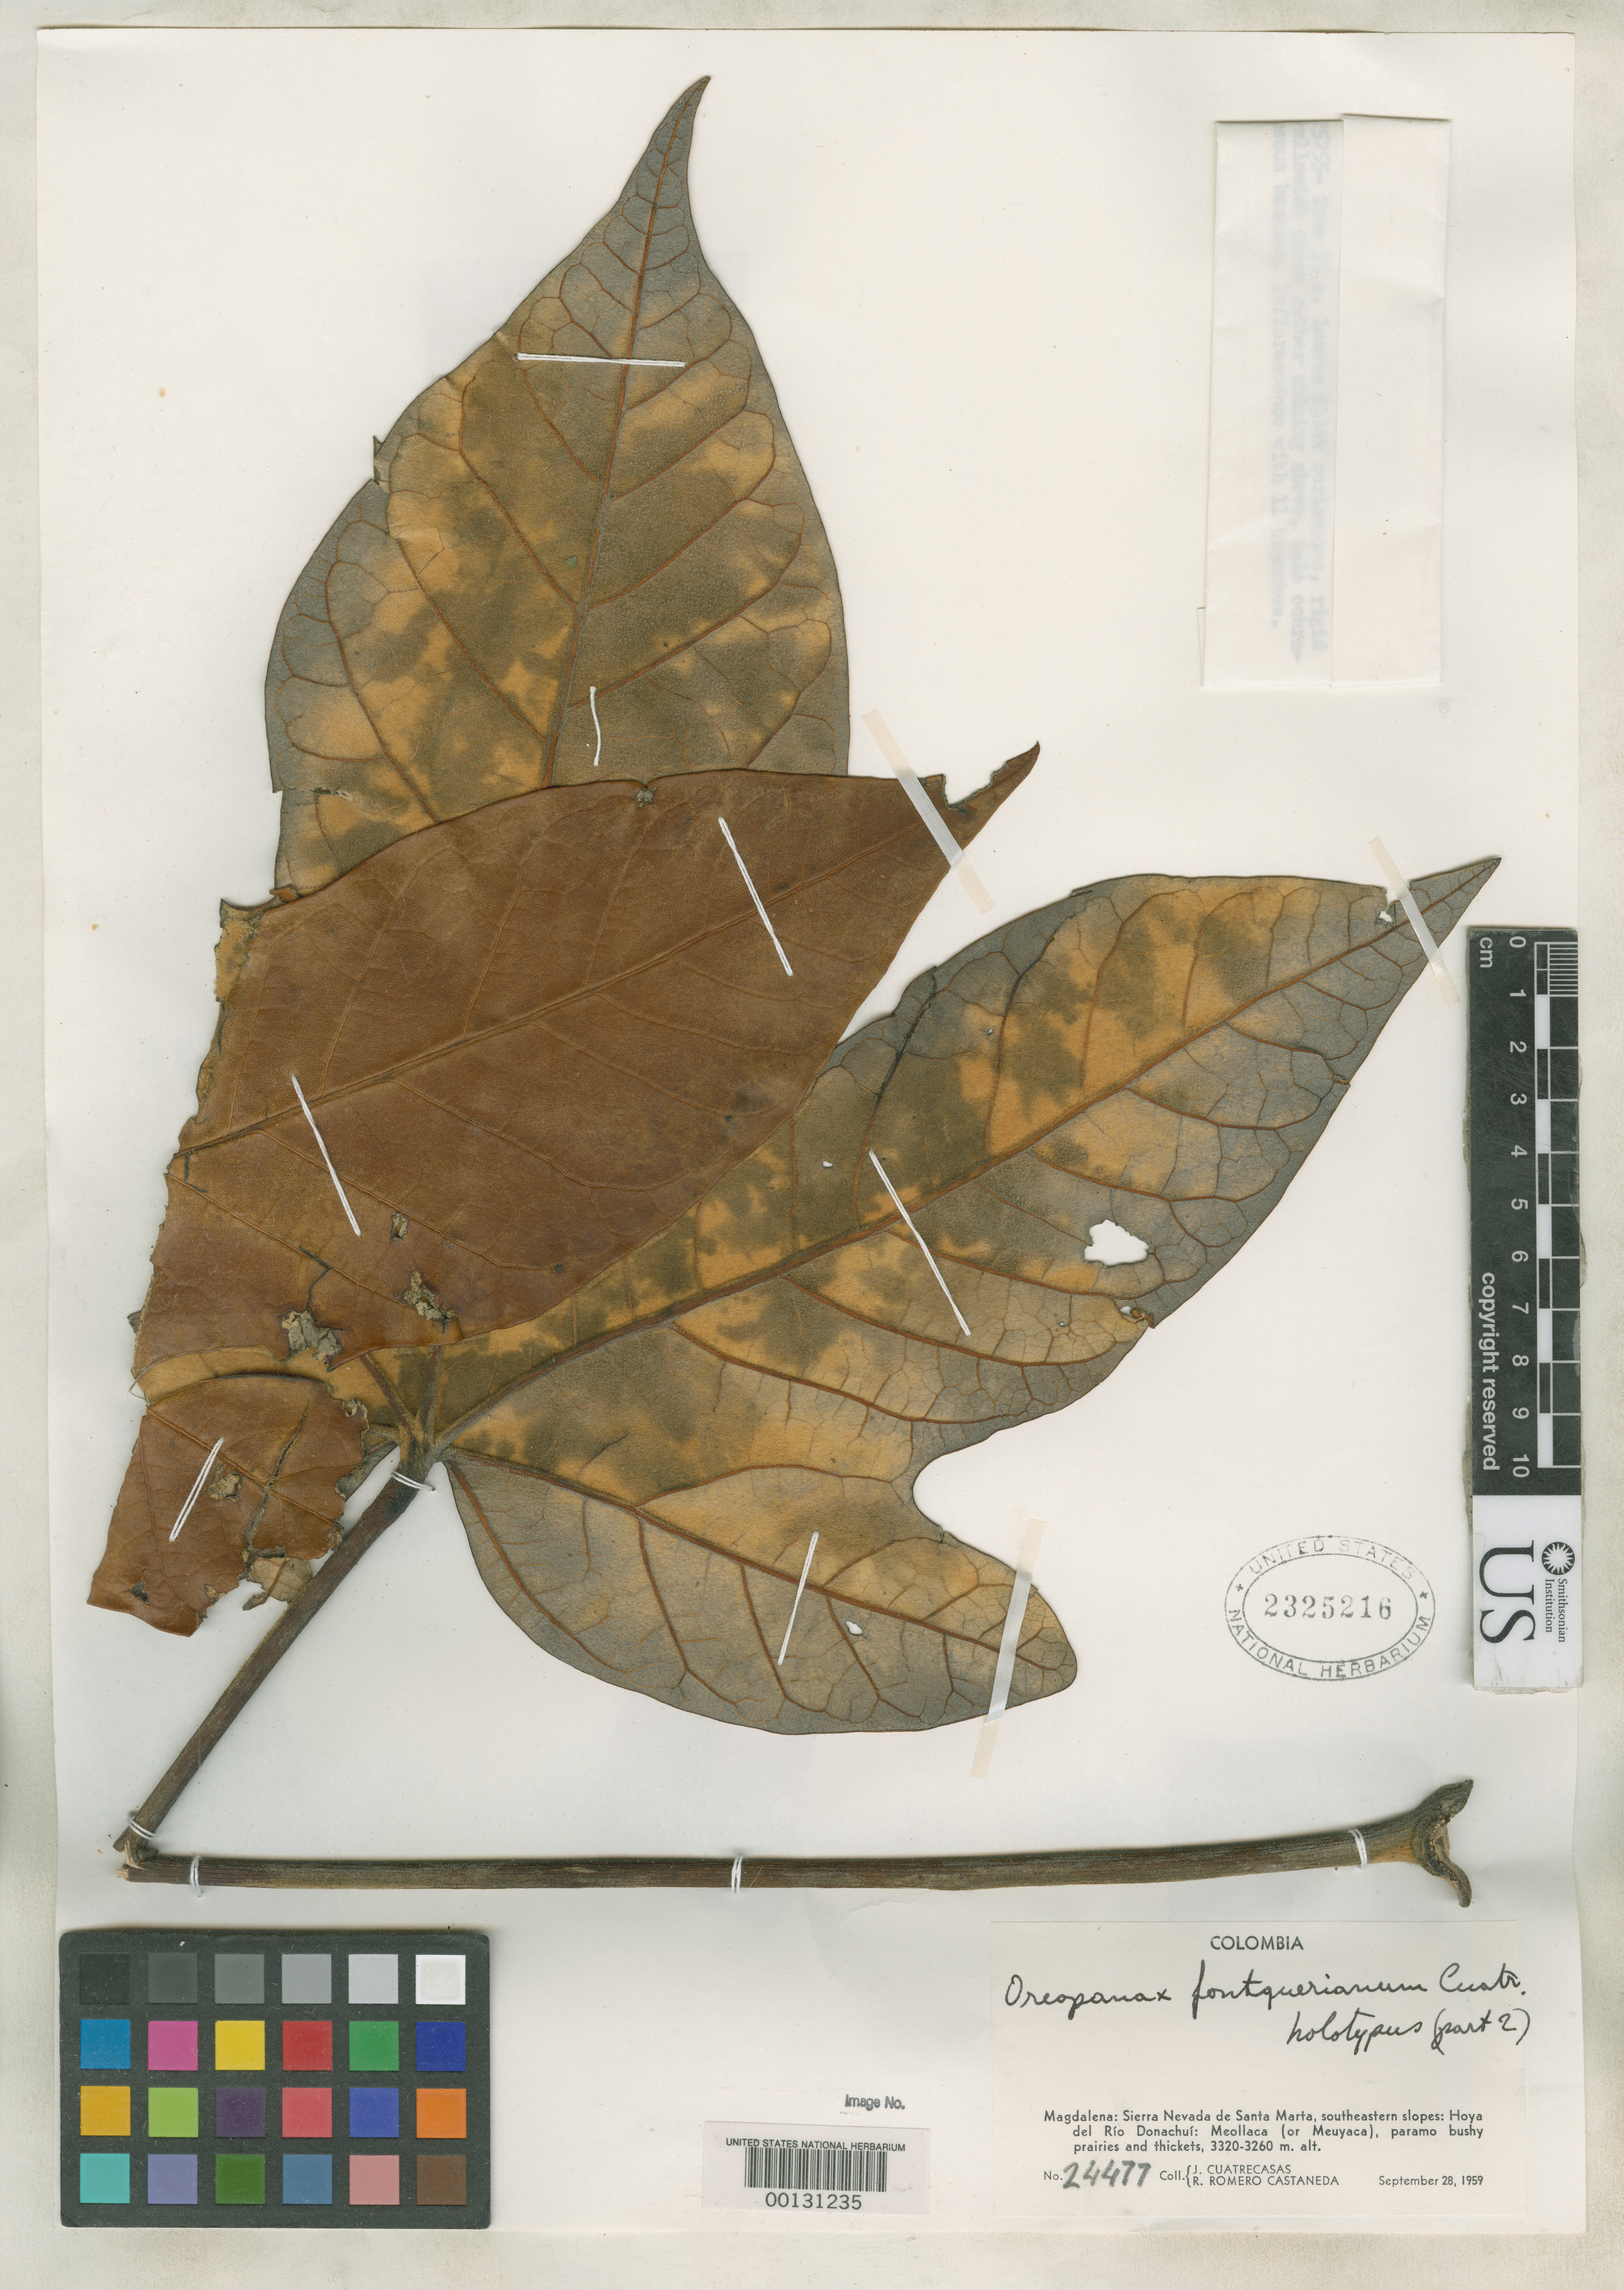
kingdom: Plantae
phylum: Tracheophyta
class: Magnoliopsida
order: Apiales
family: Araliaceae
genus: Oreopanax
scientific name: Oreopanax fontquerianus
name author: Cuatrec.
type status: Holotype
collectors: J. Cuatrecasas & R. Romero Castañeda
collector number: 24477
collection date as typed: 28 Sep 1959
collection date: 1959-09-28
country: Colombia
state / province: Magdalena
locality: Sierra Nevada de Santa Marta, Hoya del Rio Donachui, Meollaca (Meuyaca).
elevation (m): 3260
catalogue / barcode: US 2325216